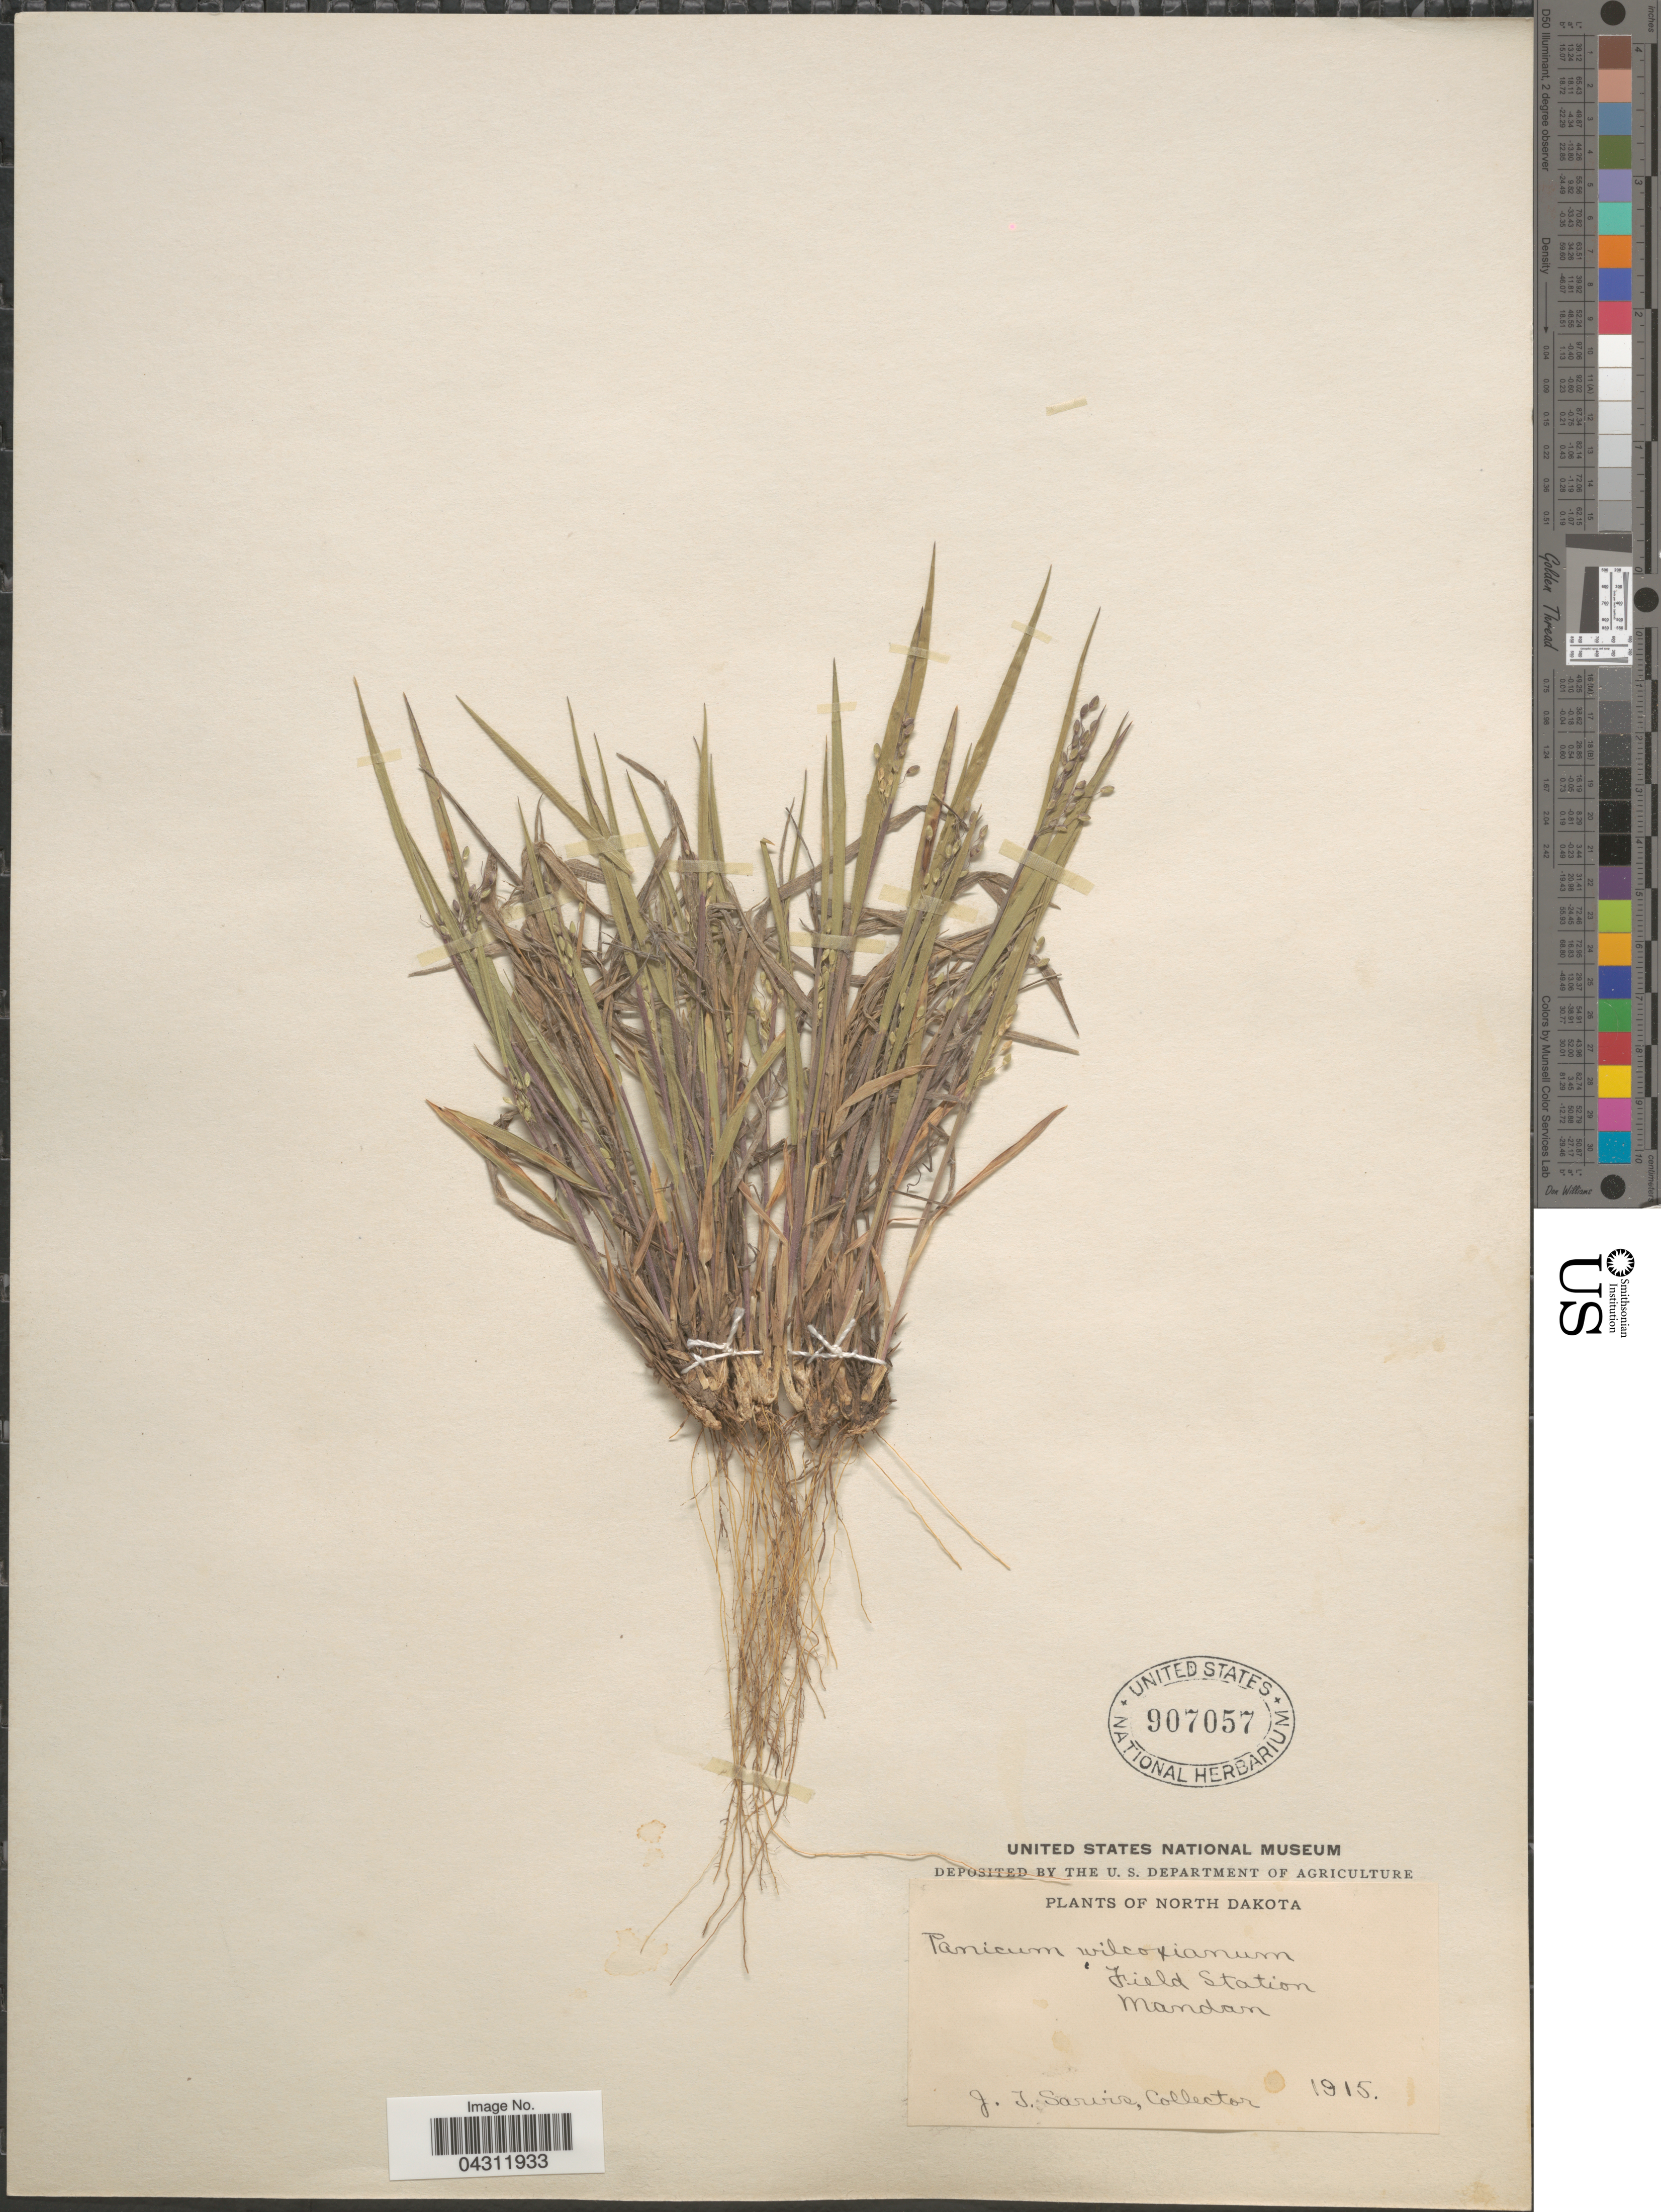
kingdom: Plantae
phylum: Tracheophyta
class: Liliopsida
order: Poales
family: Poaceae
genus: Dichanthelium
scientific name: Dichanthelium wilcoxianum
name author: Freckmann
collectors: J. Sarvis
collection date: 1915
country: United States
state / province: North Dakota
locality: Field Station. Mandan.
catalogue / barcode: US 907057